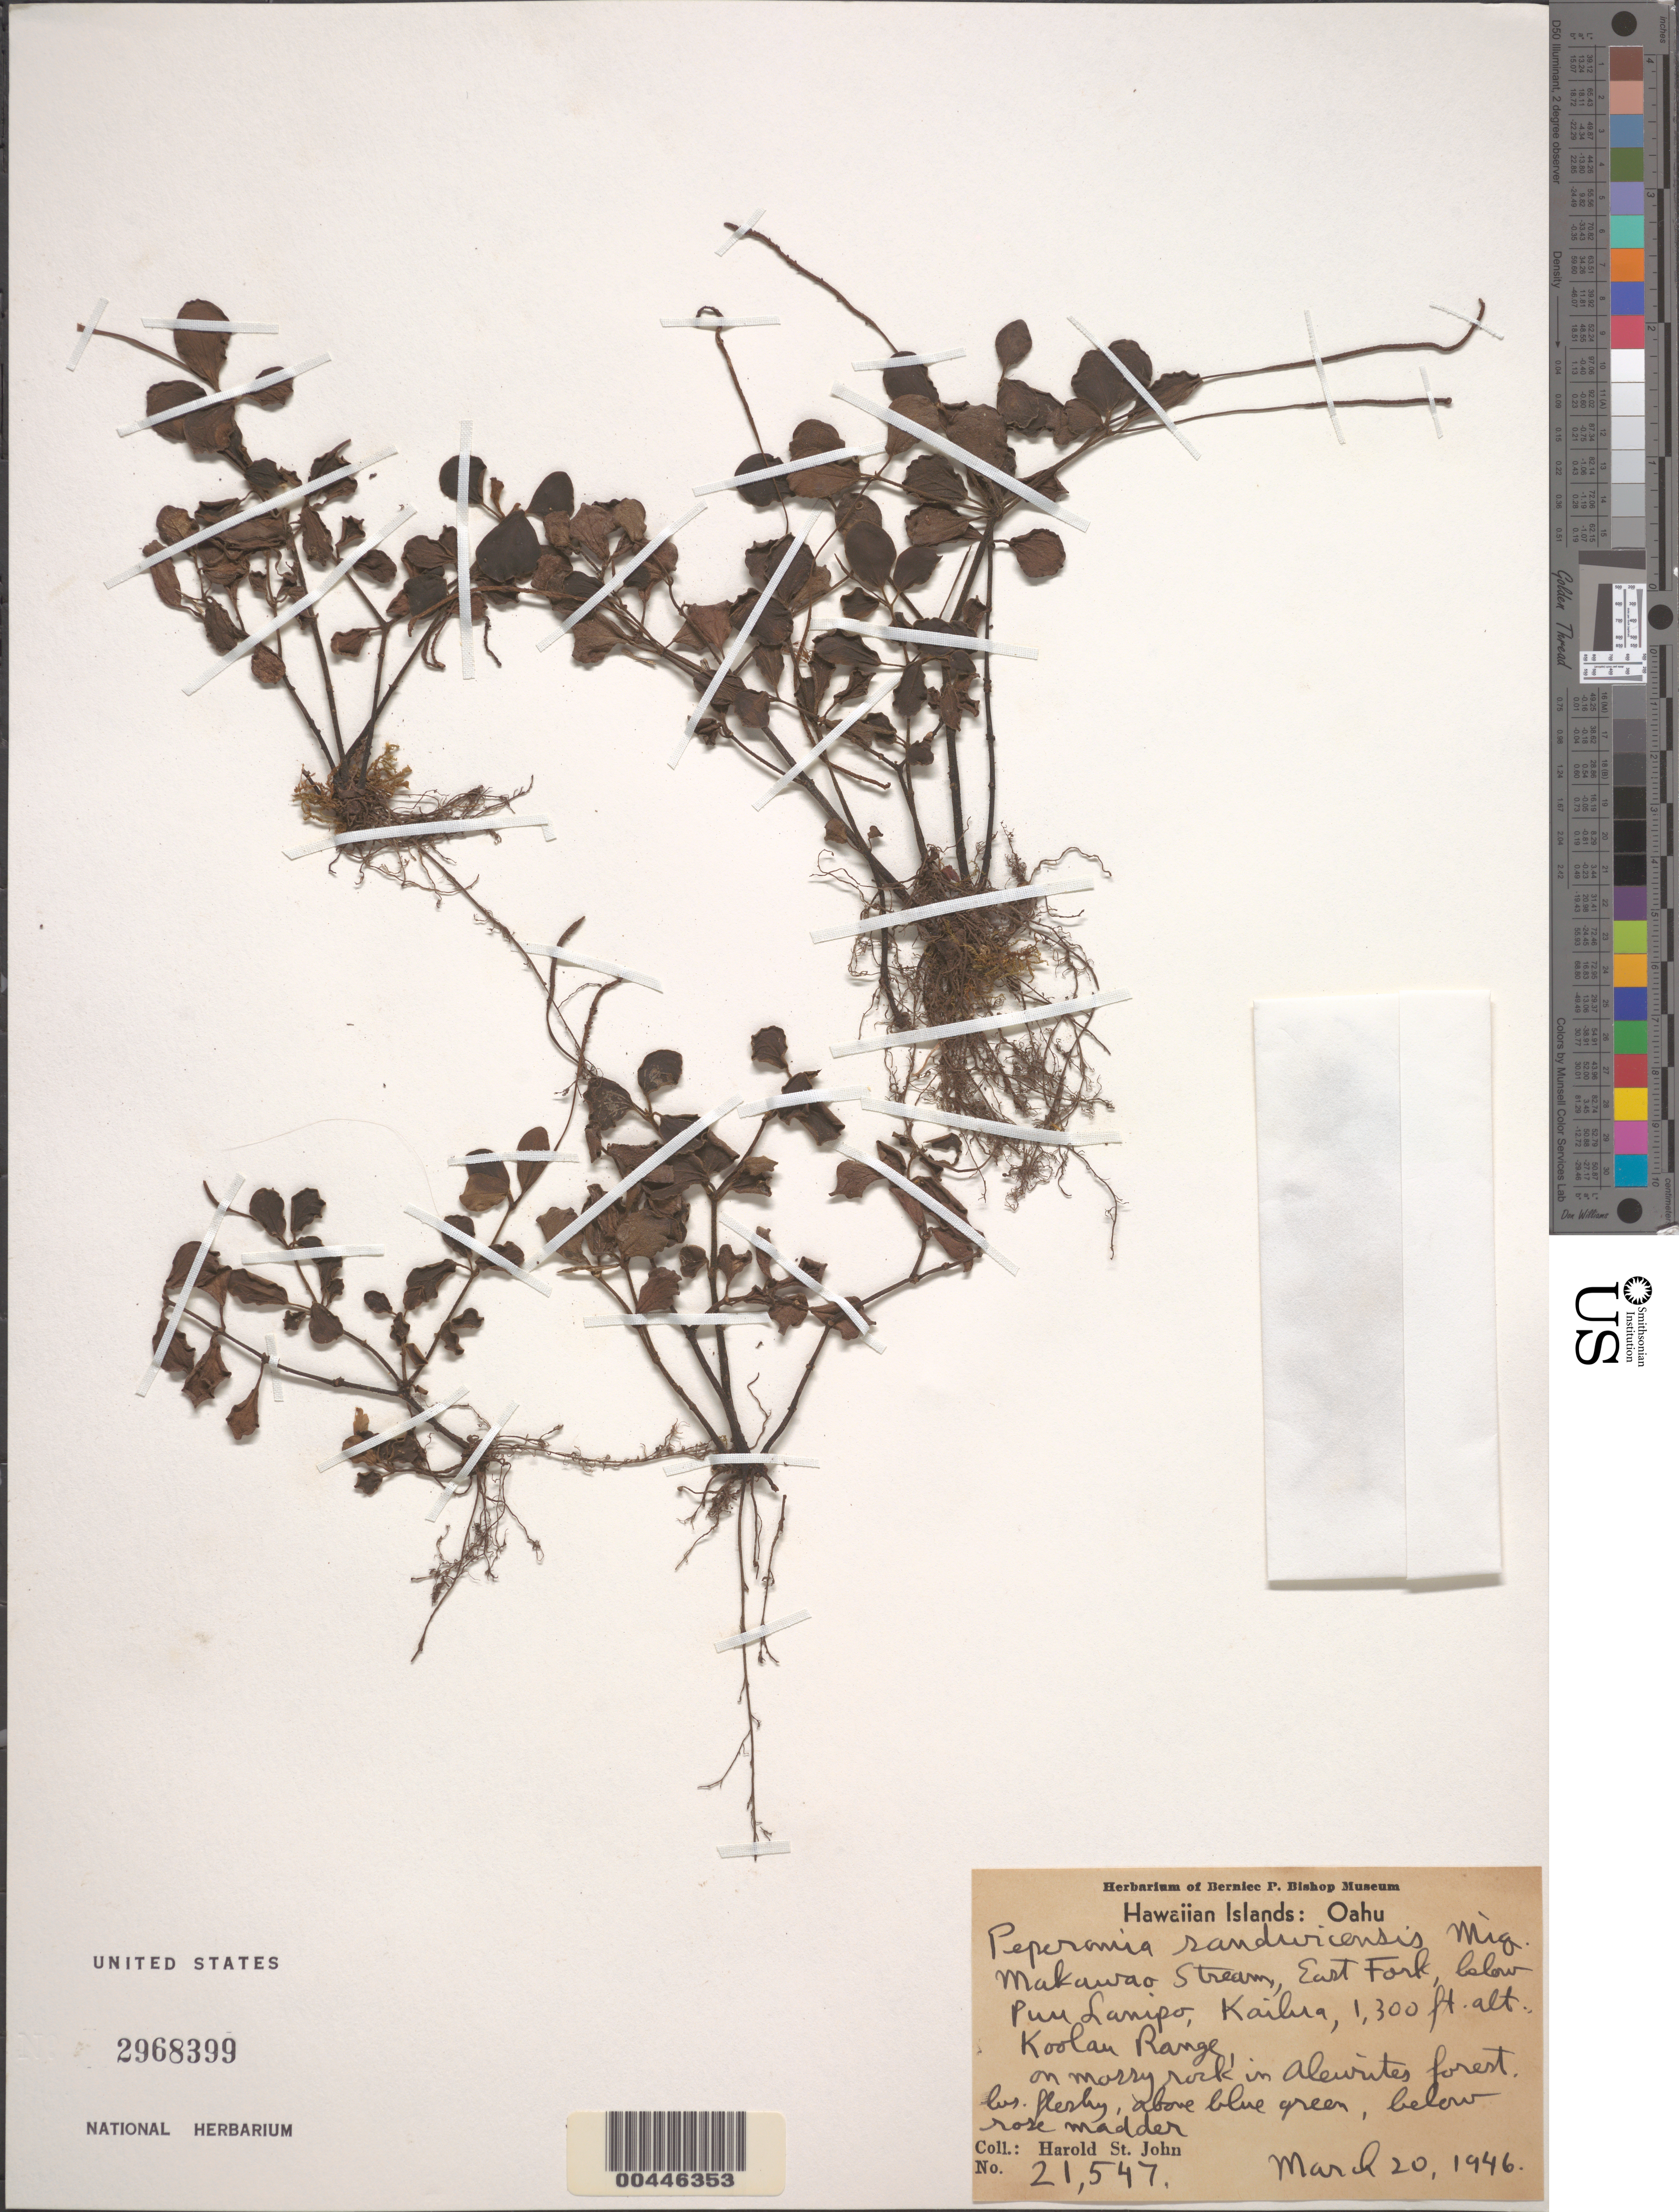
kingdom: Plantae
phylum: Tracheophyta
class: Magnoliopsida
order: Piperales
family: Piperaceae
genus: Peperomia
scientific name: Peperomia sandwicensis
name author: Miq.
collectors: H. St. John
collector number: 21547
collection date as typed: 20 Mar 1946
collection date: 1946-03-20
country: United States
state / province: Hawaii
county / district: Honolulu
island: Oahu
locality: Makawao Stream, E fork, below Puu Lanipo, Kailua, Koolau Range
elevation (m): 396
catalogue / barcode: US 2968399